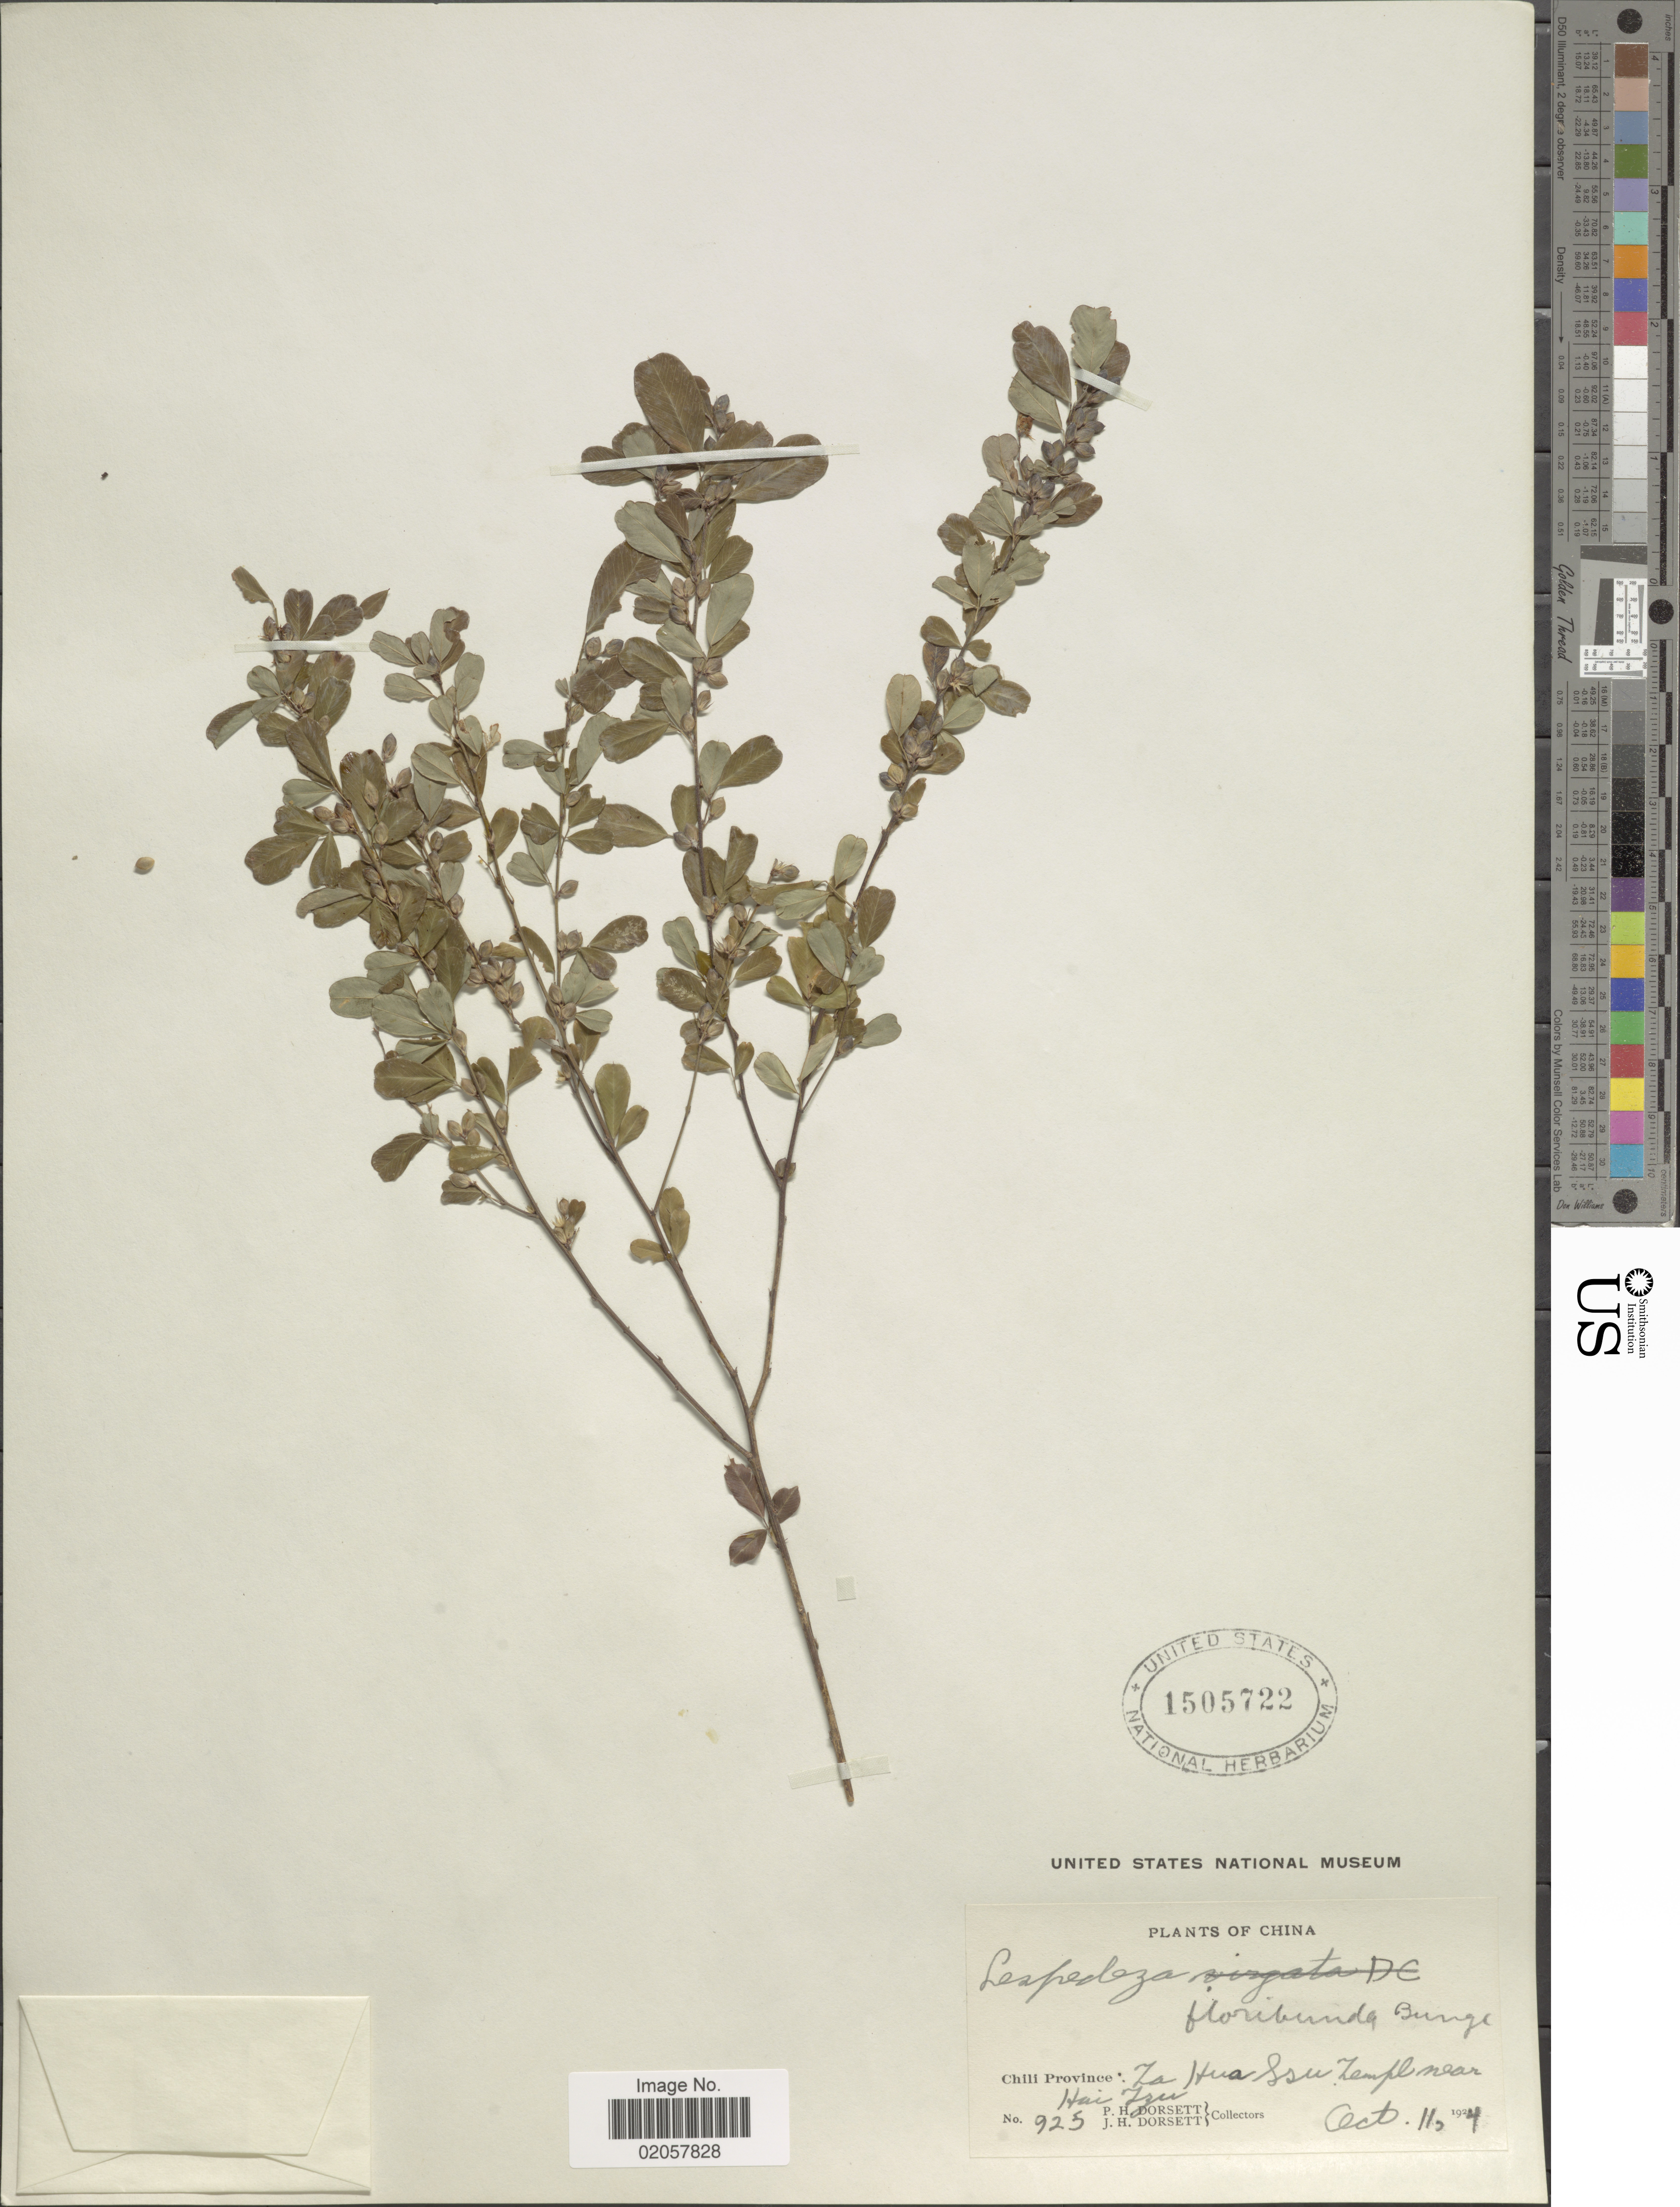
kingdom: Plantae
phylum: Tracheophyta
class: Magnoliopsida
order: Fabales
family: Fabaceae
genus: Lespedeza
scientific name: Lespedeza floribunda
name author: Bunge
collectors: P. H. Dorsett & J. Dorsett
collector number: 925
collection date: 1924-10-11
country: China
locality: Chili Province: Za Hua Ssu Temple near Hai Tsu [interpreted]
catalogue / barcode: US 1505722